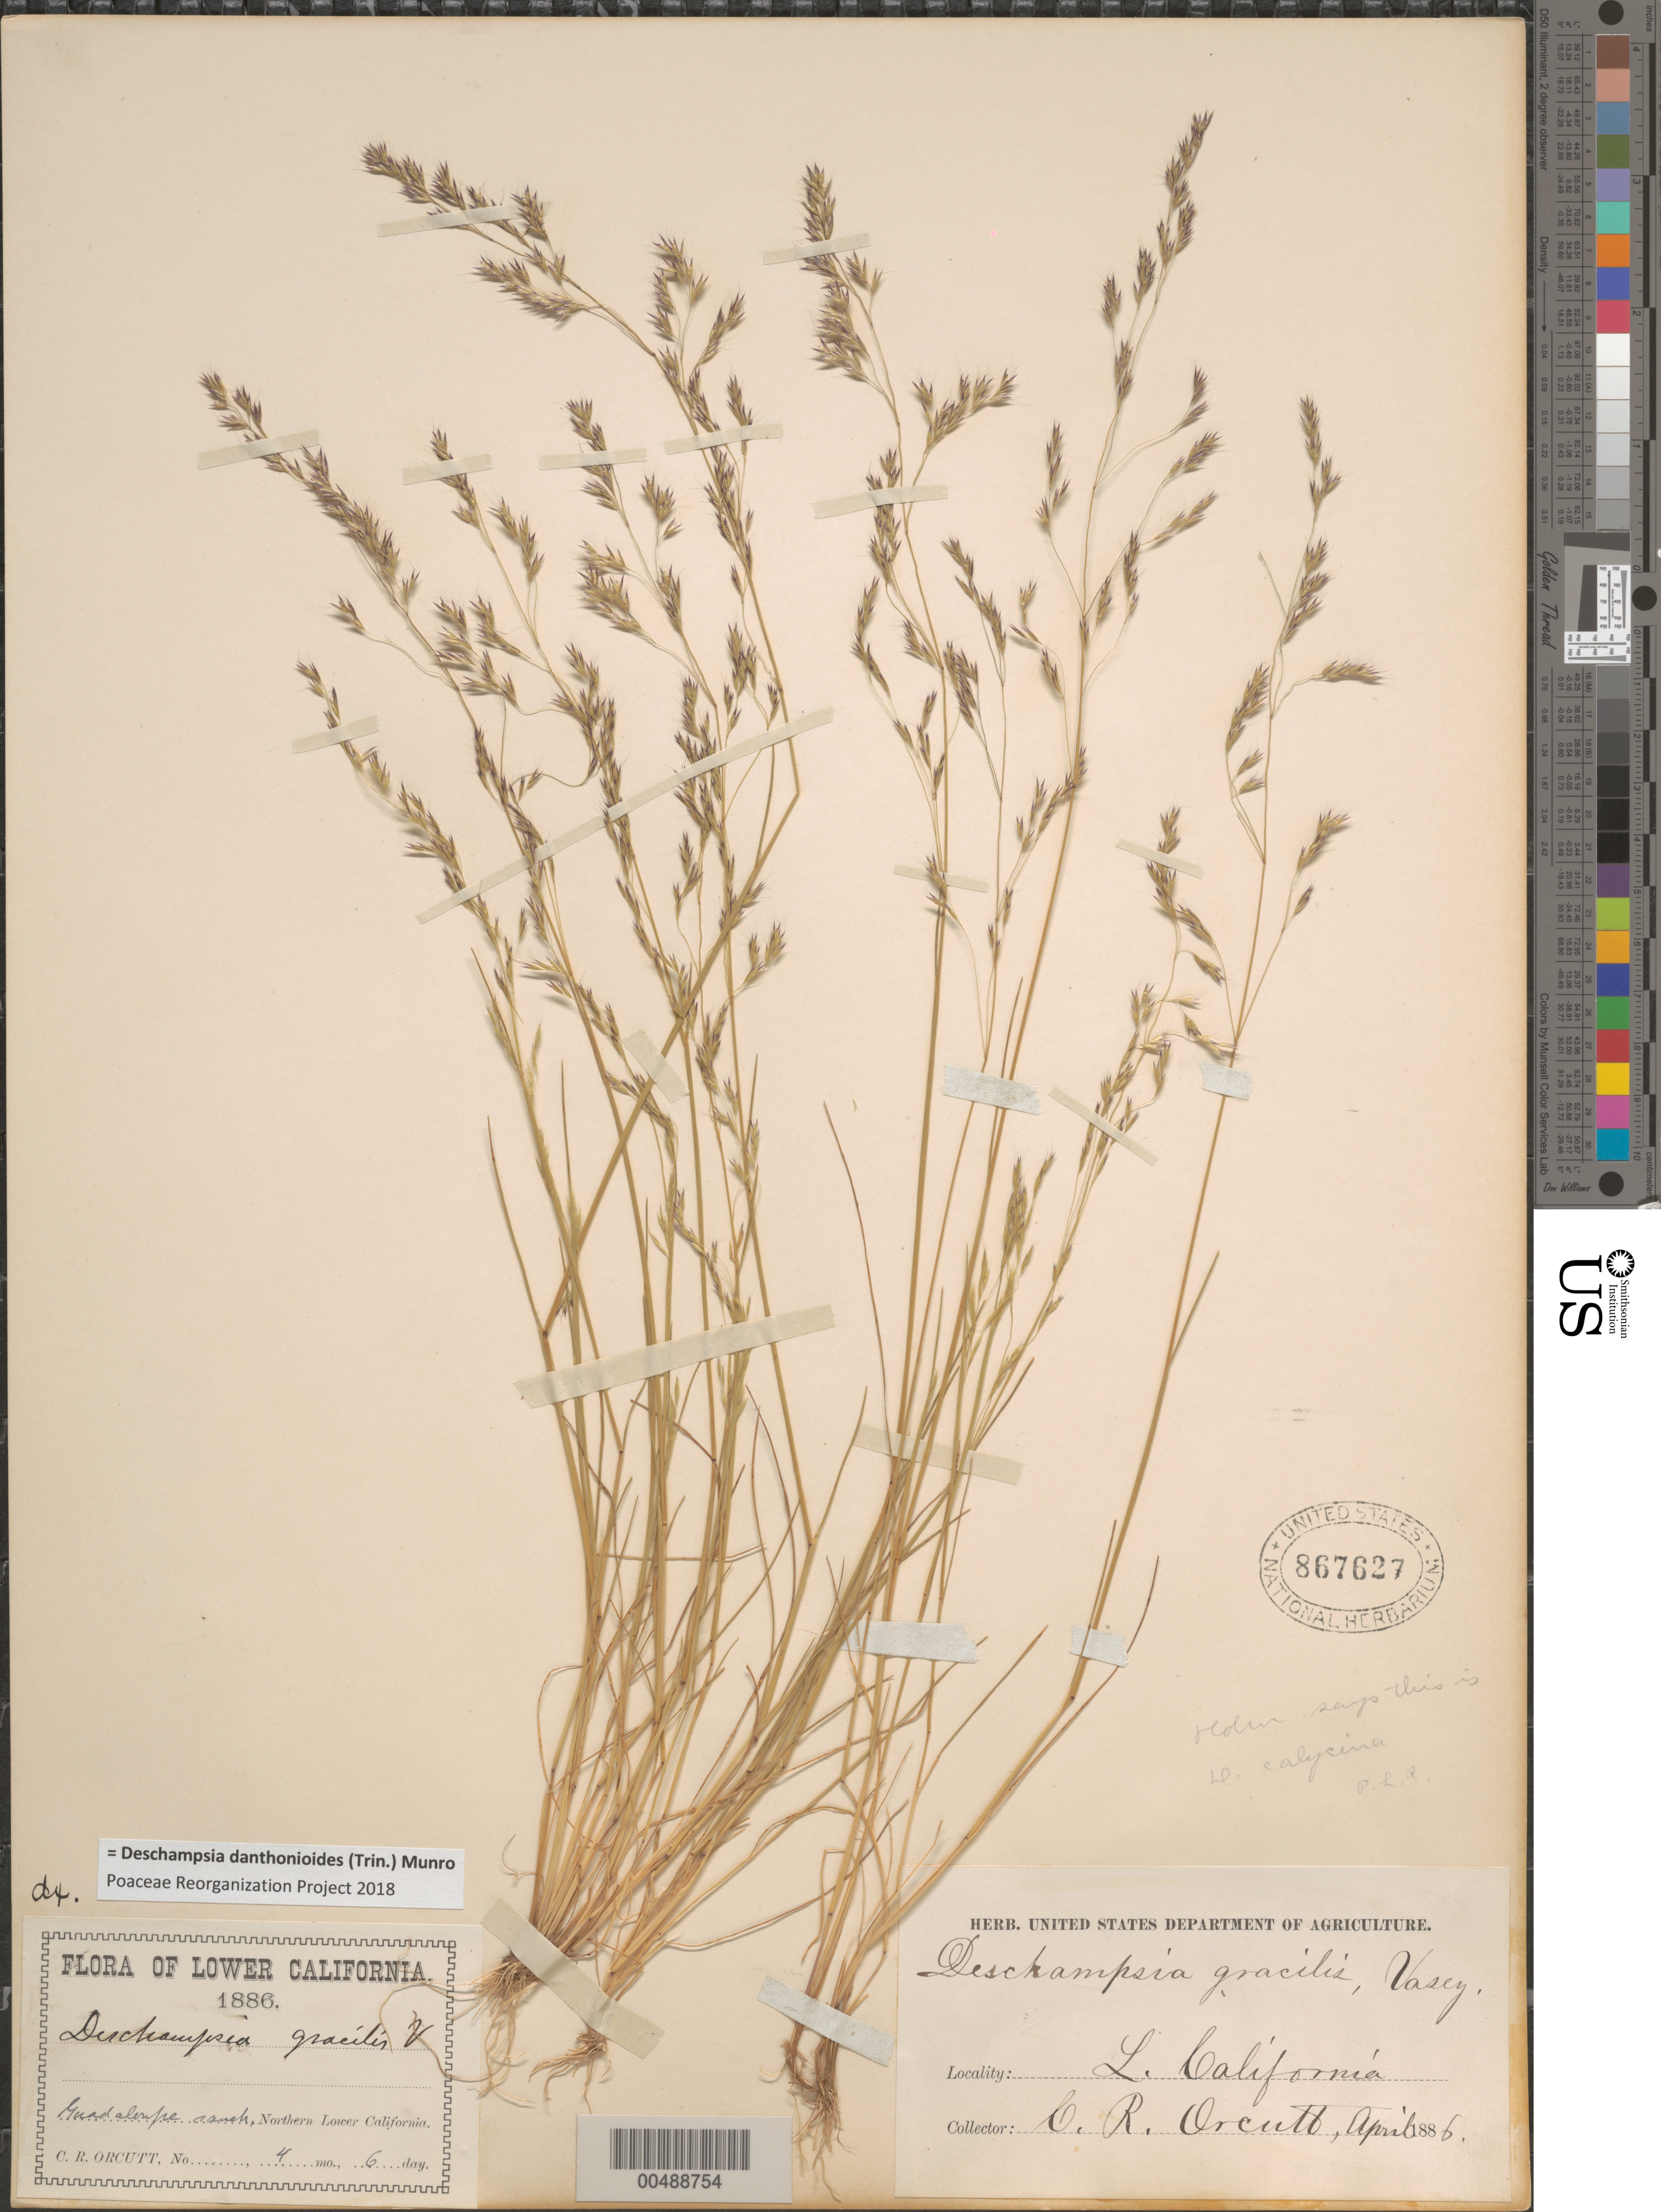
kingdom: Plantae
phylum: Tracheophyta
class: Liliopsida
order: Poales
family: Poaceae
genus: Deschampsia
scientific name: Deschampsia danthonioides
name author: (Trin.) Munro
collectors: C. R. Orcutt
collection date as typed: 6 Apr 1886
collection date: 1886-04-06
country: Mexico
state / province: Baja California Norte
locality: Guadaloupe Ranch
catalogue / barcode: US 867627